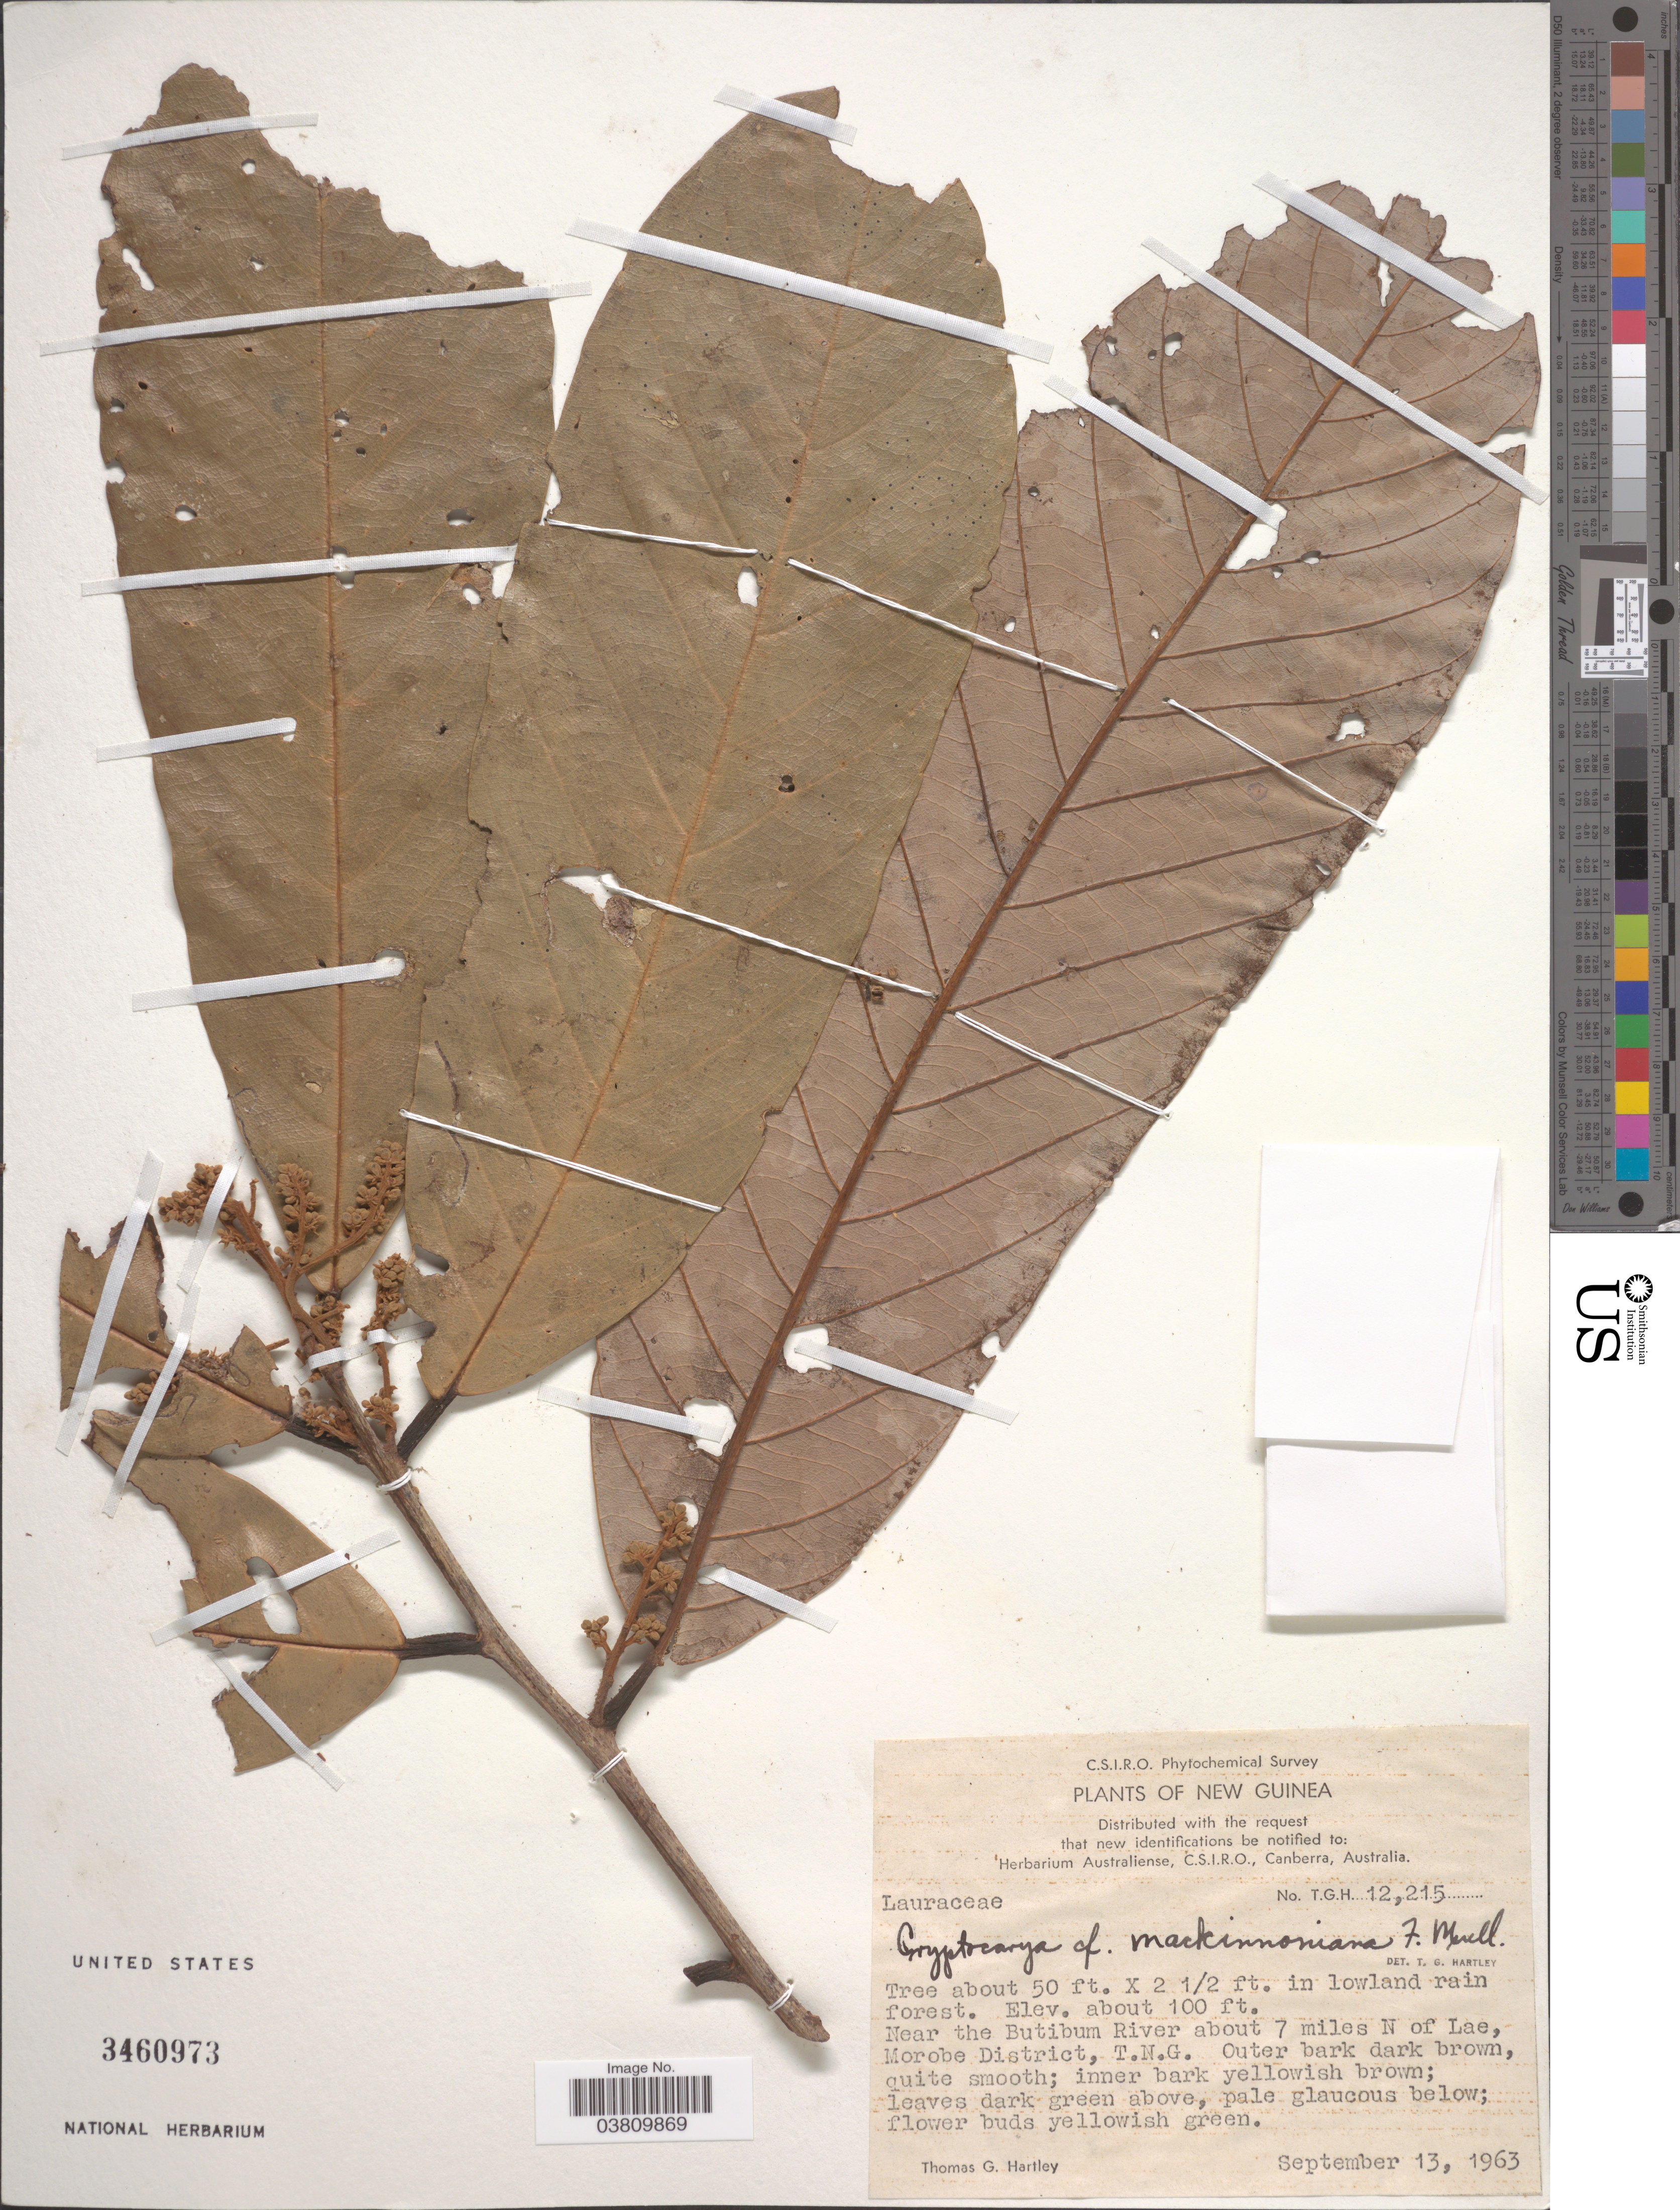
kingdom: Plantae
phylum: Tracheophyta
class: Magnoliopsida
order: Laurales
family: Lauraceae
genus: Cryptocarya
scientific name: Cryptocarya mackinnoniana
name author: F. Muell.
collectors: T. G. Hartley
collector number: TGH 12215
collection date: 1963-09-13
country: Papua New Guinea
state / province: Morobe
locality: New Guinea. Near the Butibum River about 7 miles N of Lae, Morobe District, T.N.G.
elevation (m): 30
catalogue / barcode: US 3460973